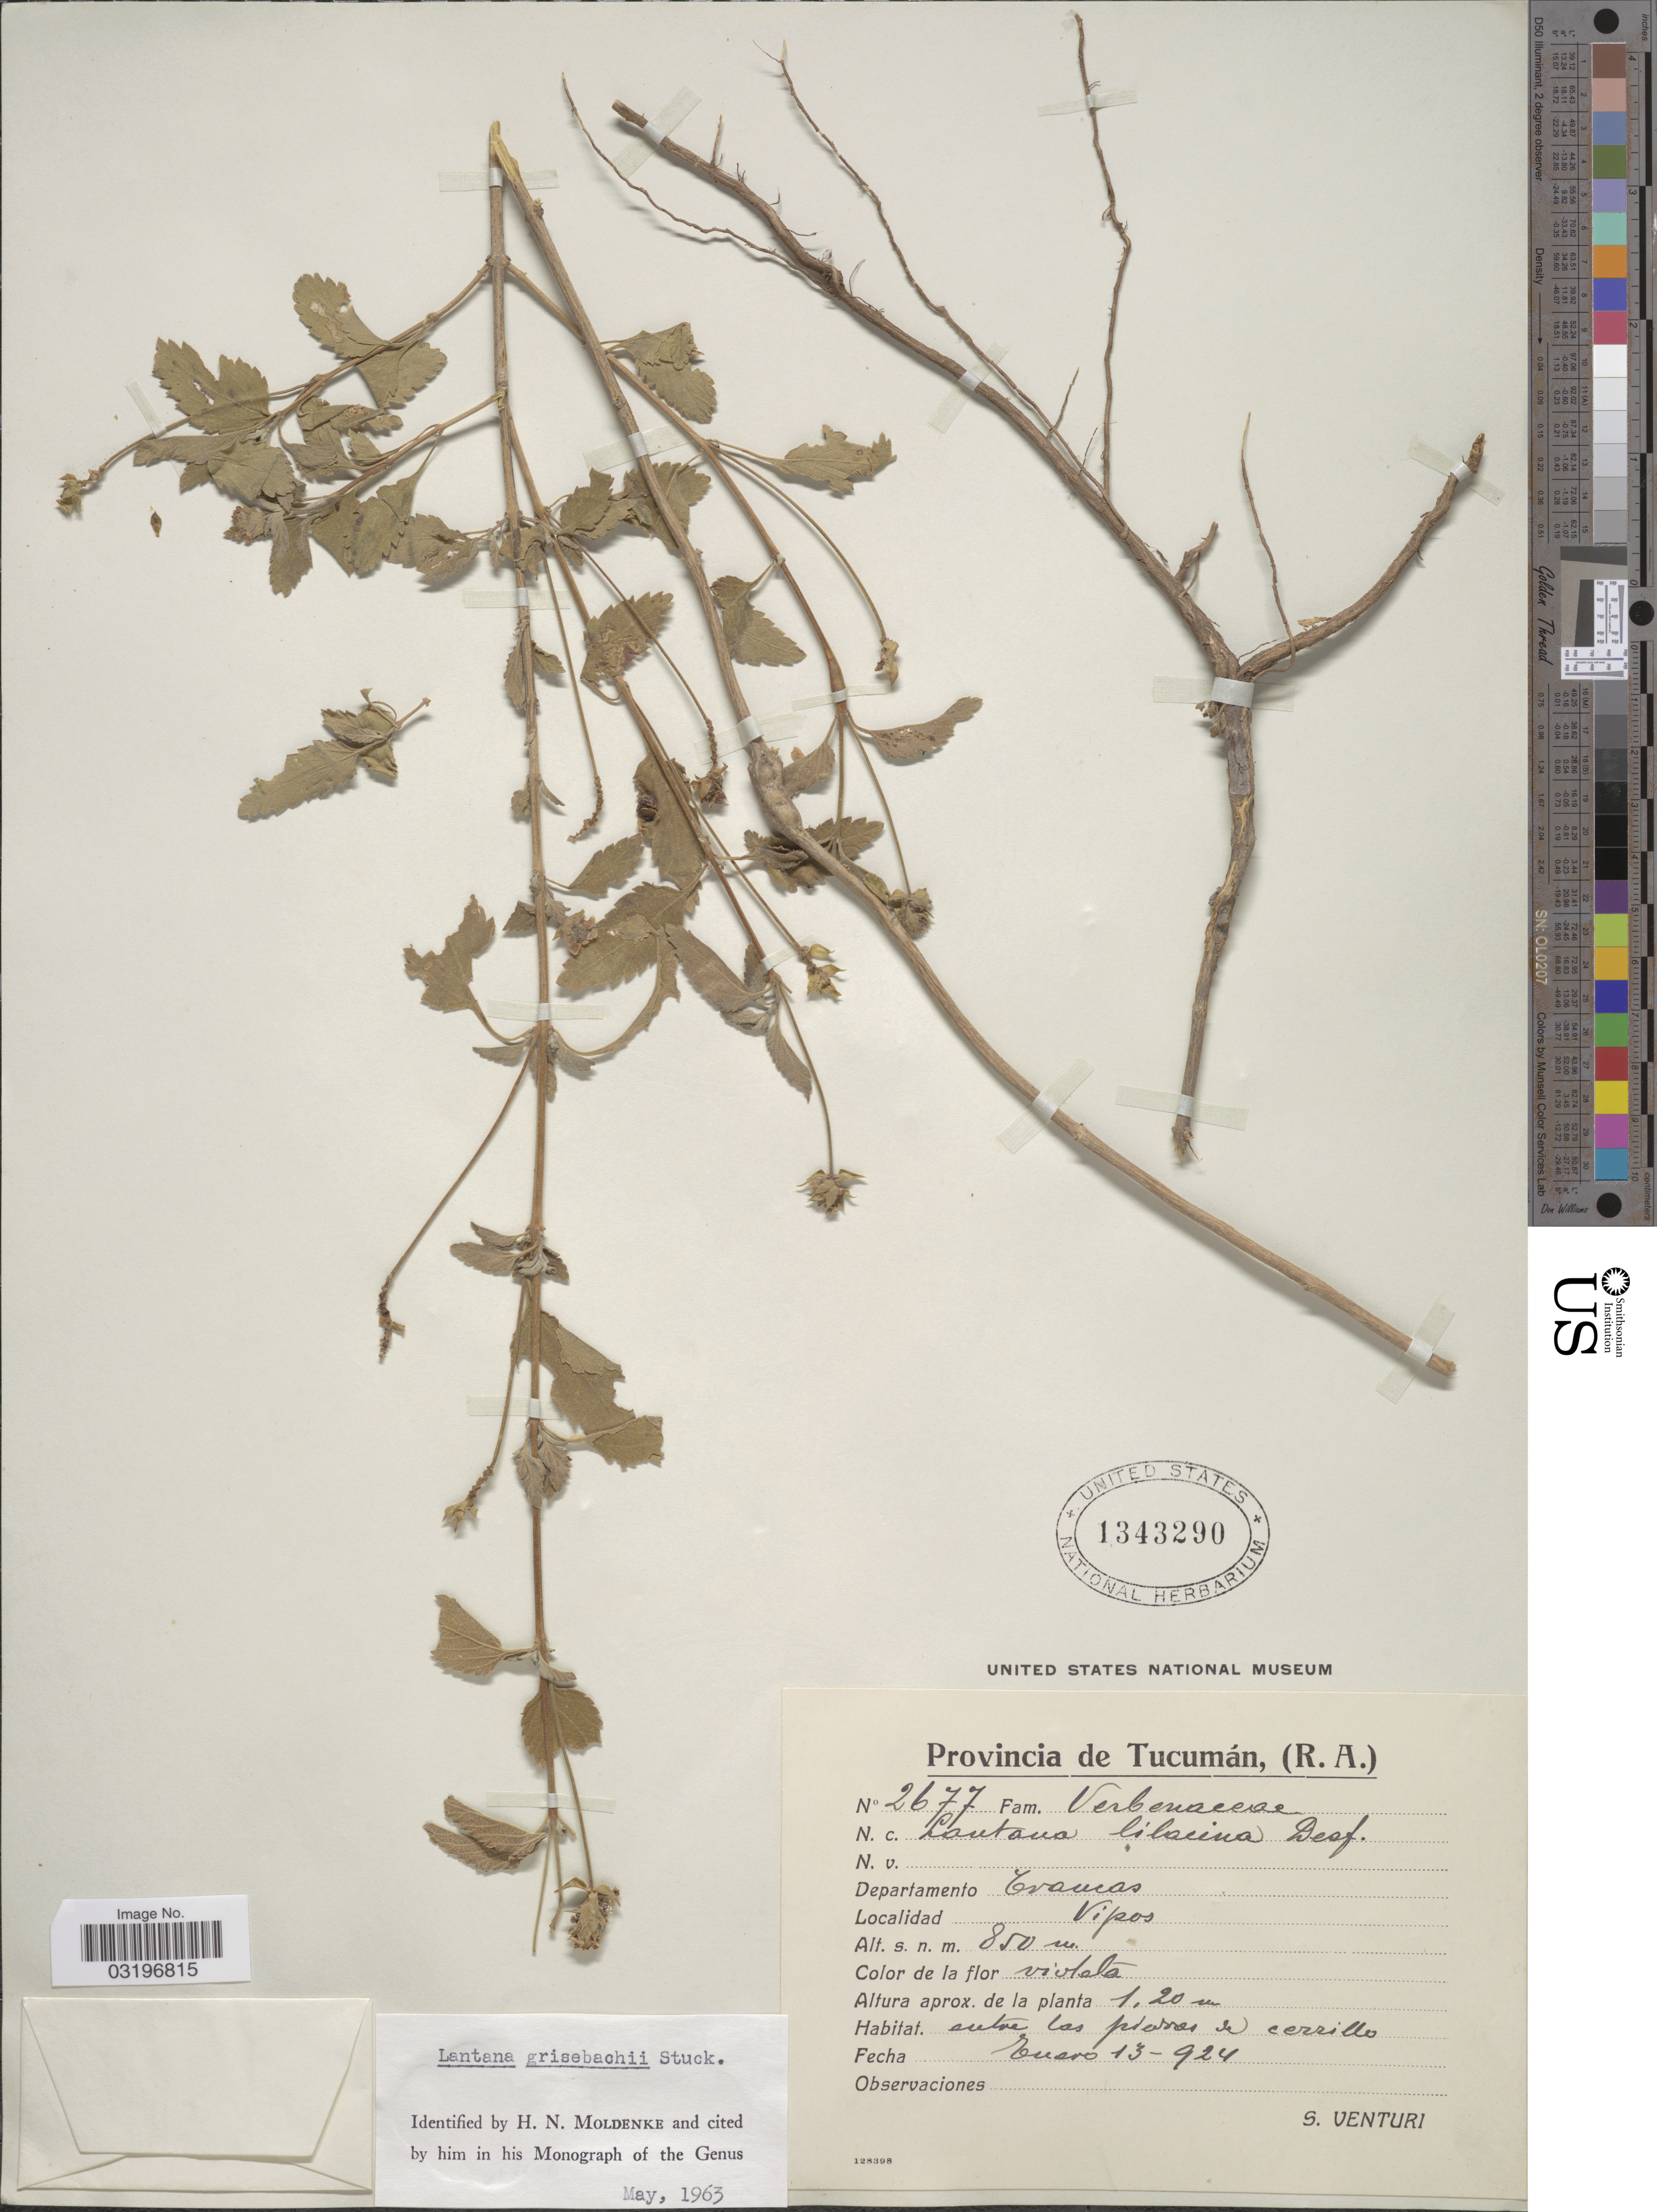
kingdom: Plantae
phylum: Tracheophyta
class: Magnoliopsida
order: Lamiales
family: Verbenaceae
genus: Lantana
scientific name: Lantana grisebachii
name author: Stuck. ex Seckt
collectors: S. Venturi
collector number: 2677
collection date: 1924-01-13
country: Argentina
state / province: Tucuman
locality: Departamento Trancas. Vipos.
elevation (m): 850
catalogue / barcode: US 1343290